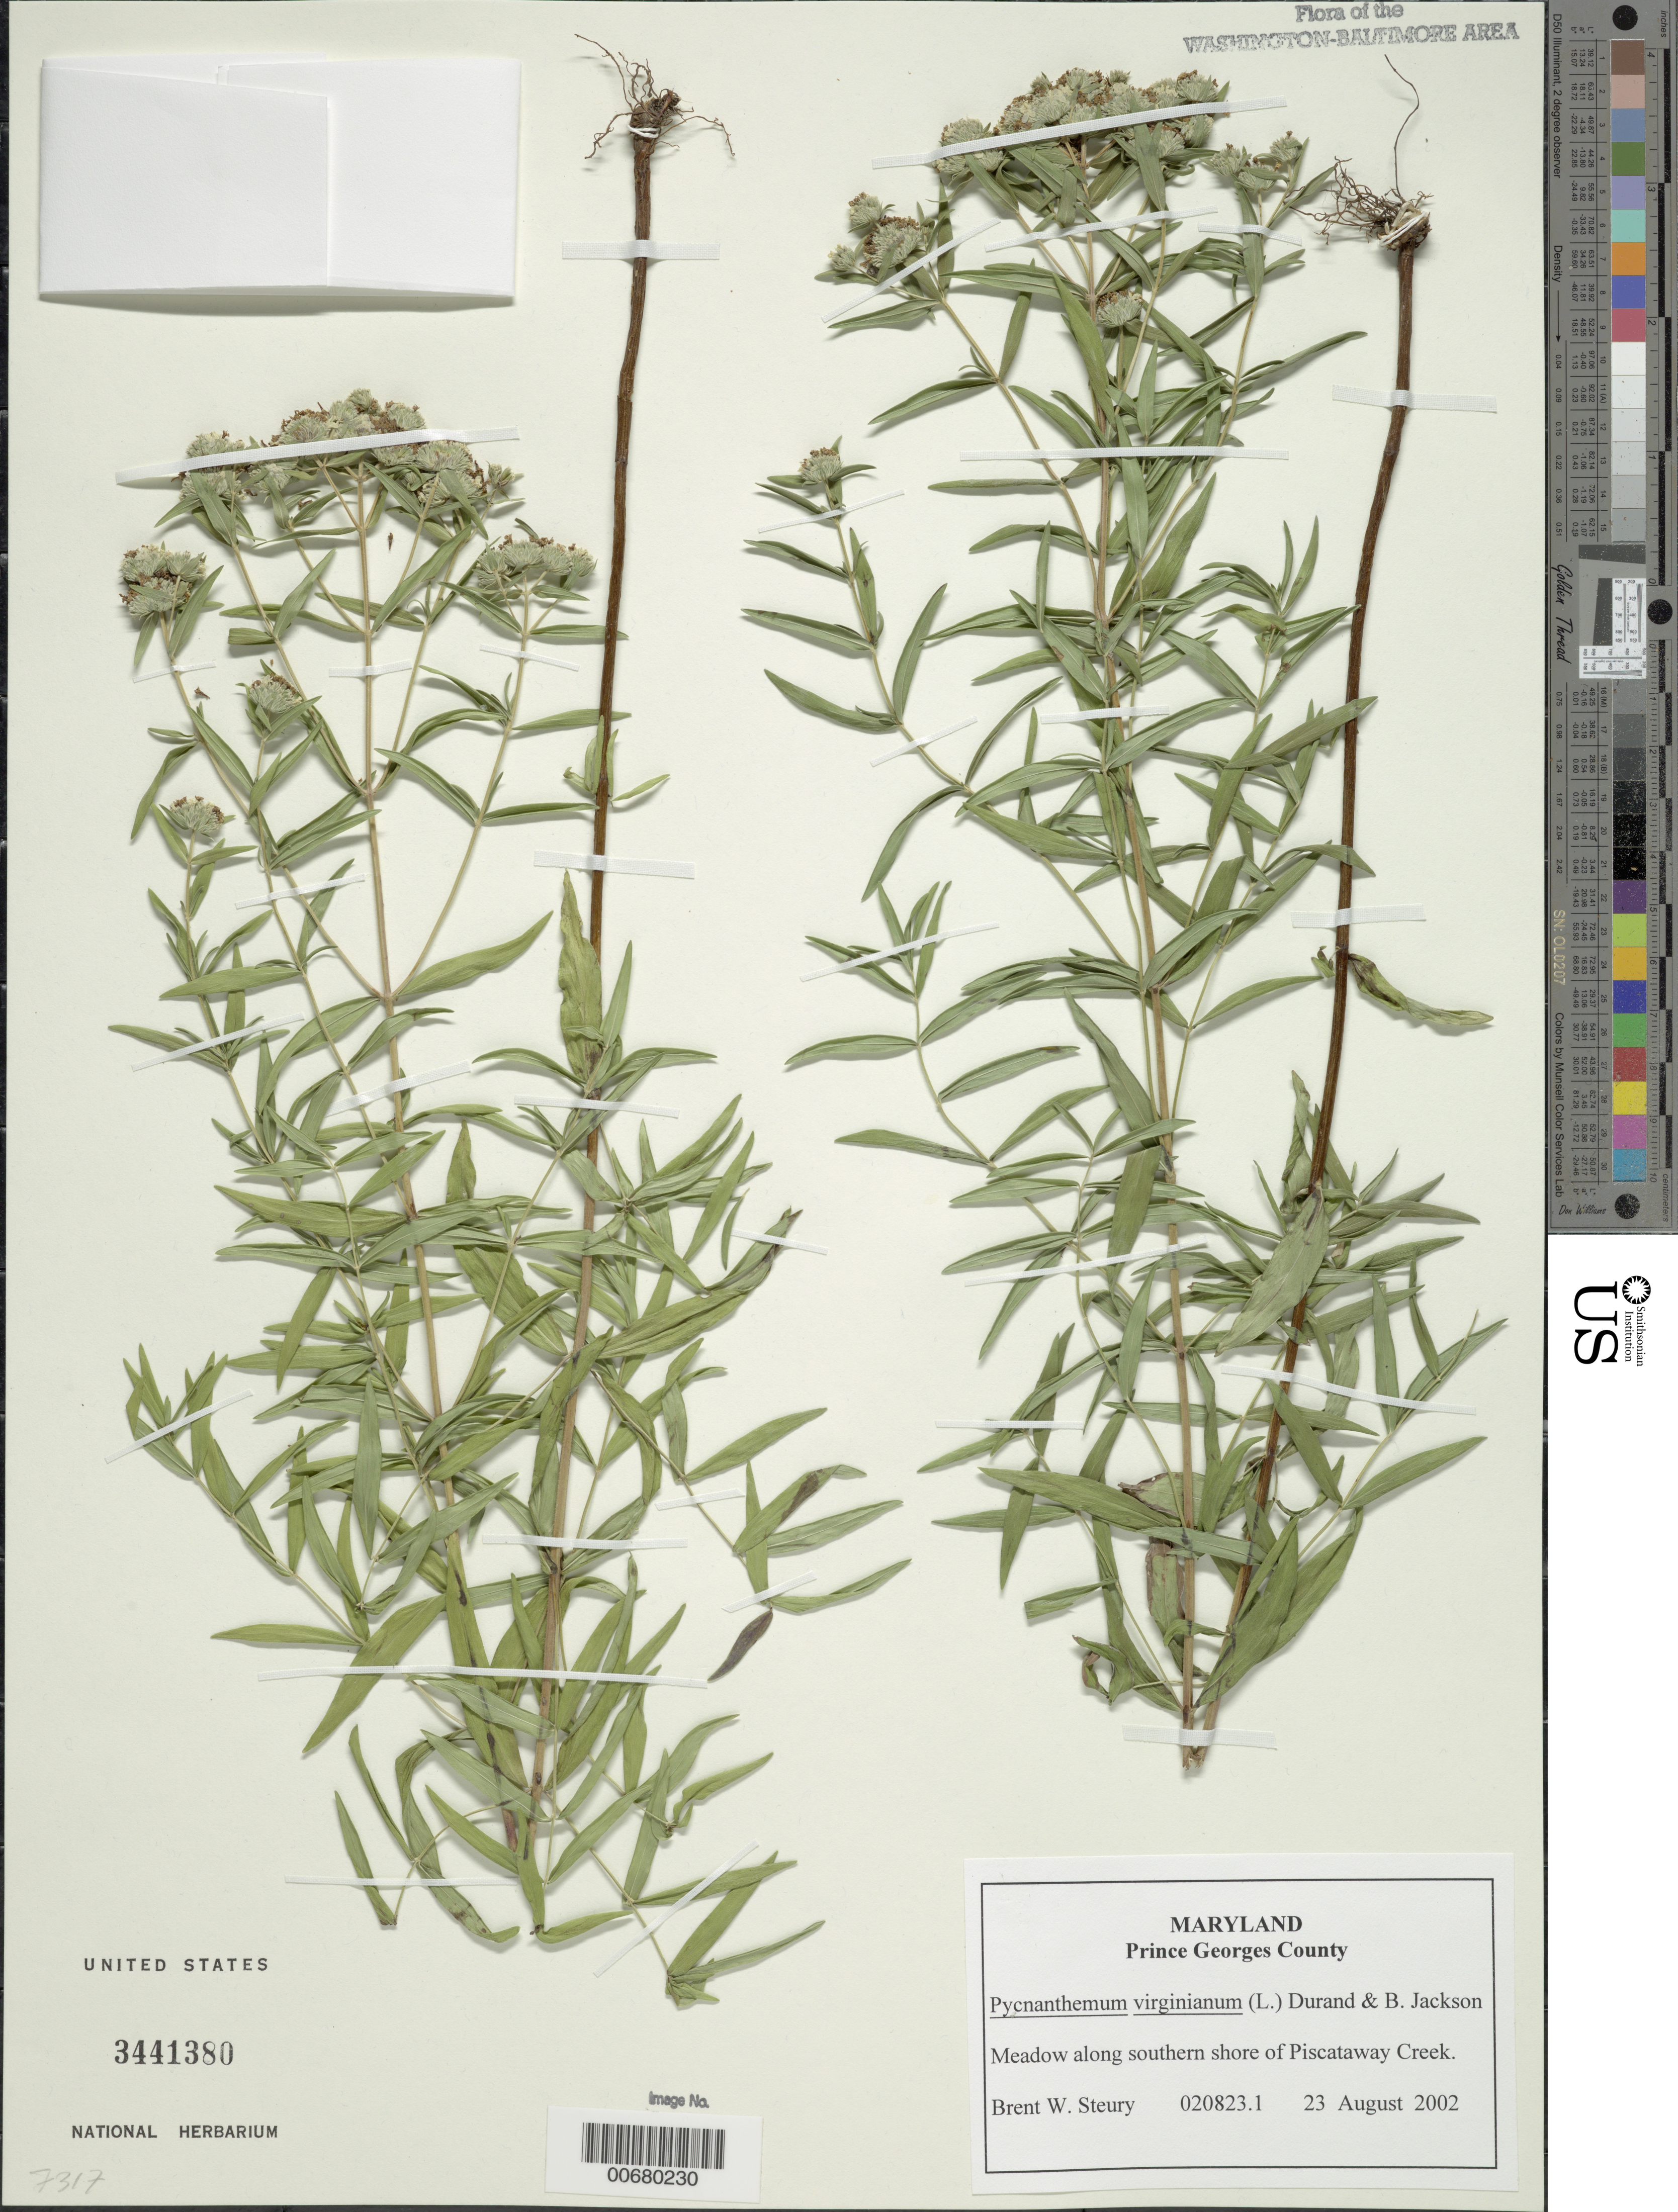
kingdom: Plantae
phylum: Tracheophyta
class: Magnoliopsida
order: Lamiales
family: Lamiaceae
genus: Pycnanthemum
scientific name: Pycnanthemum virginianum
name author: (L.) Durand & B.D. Jacks. ex B.L. Rob. & Fernald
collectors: B. Steury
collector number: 020823.1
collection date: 2002-08-23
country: United States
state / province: Maryland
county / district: Prince George's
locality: Southern shore of Piscataway Creek.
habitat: Meadow.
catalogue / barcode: US 3441380